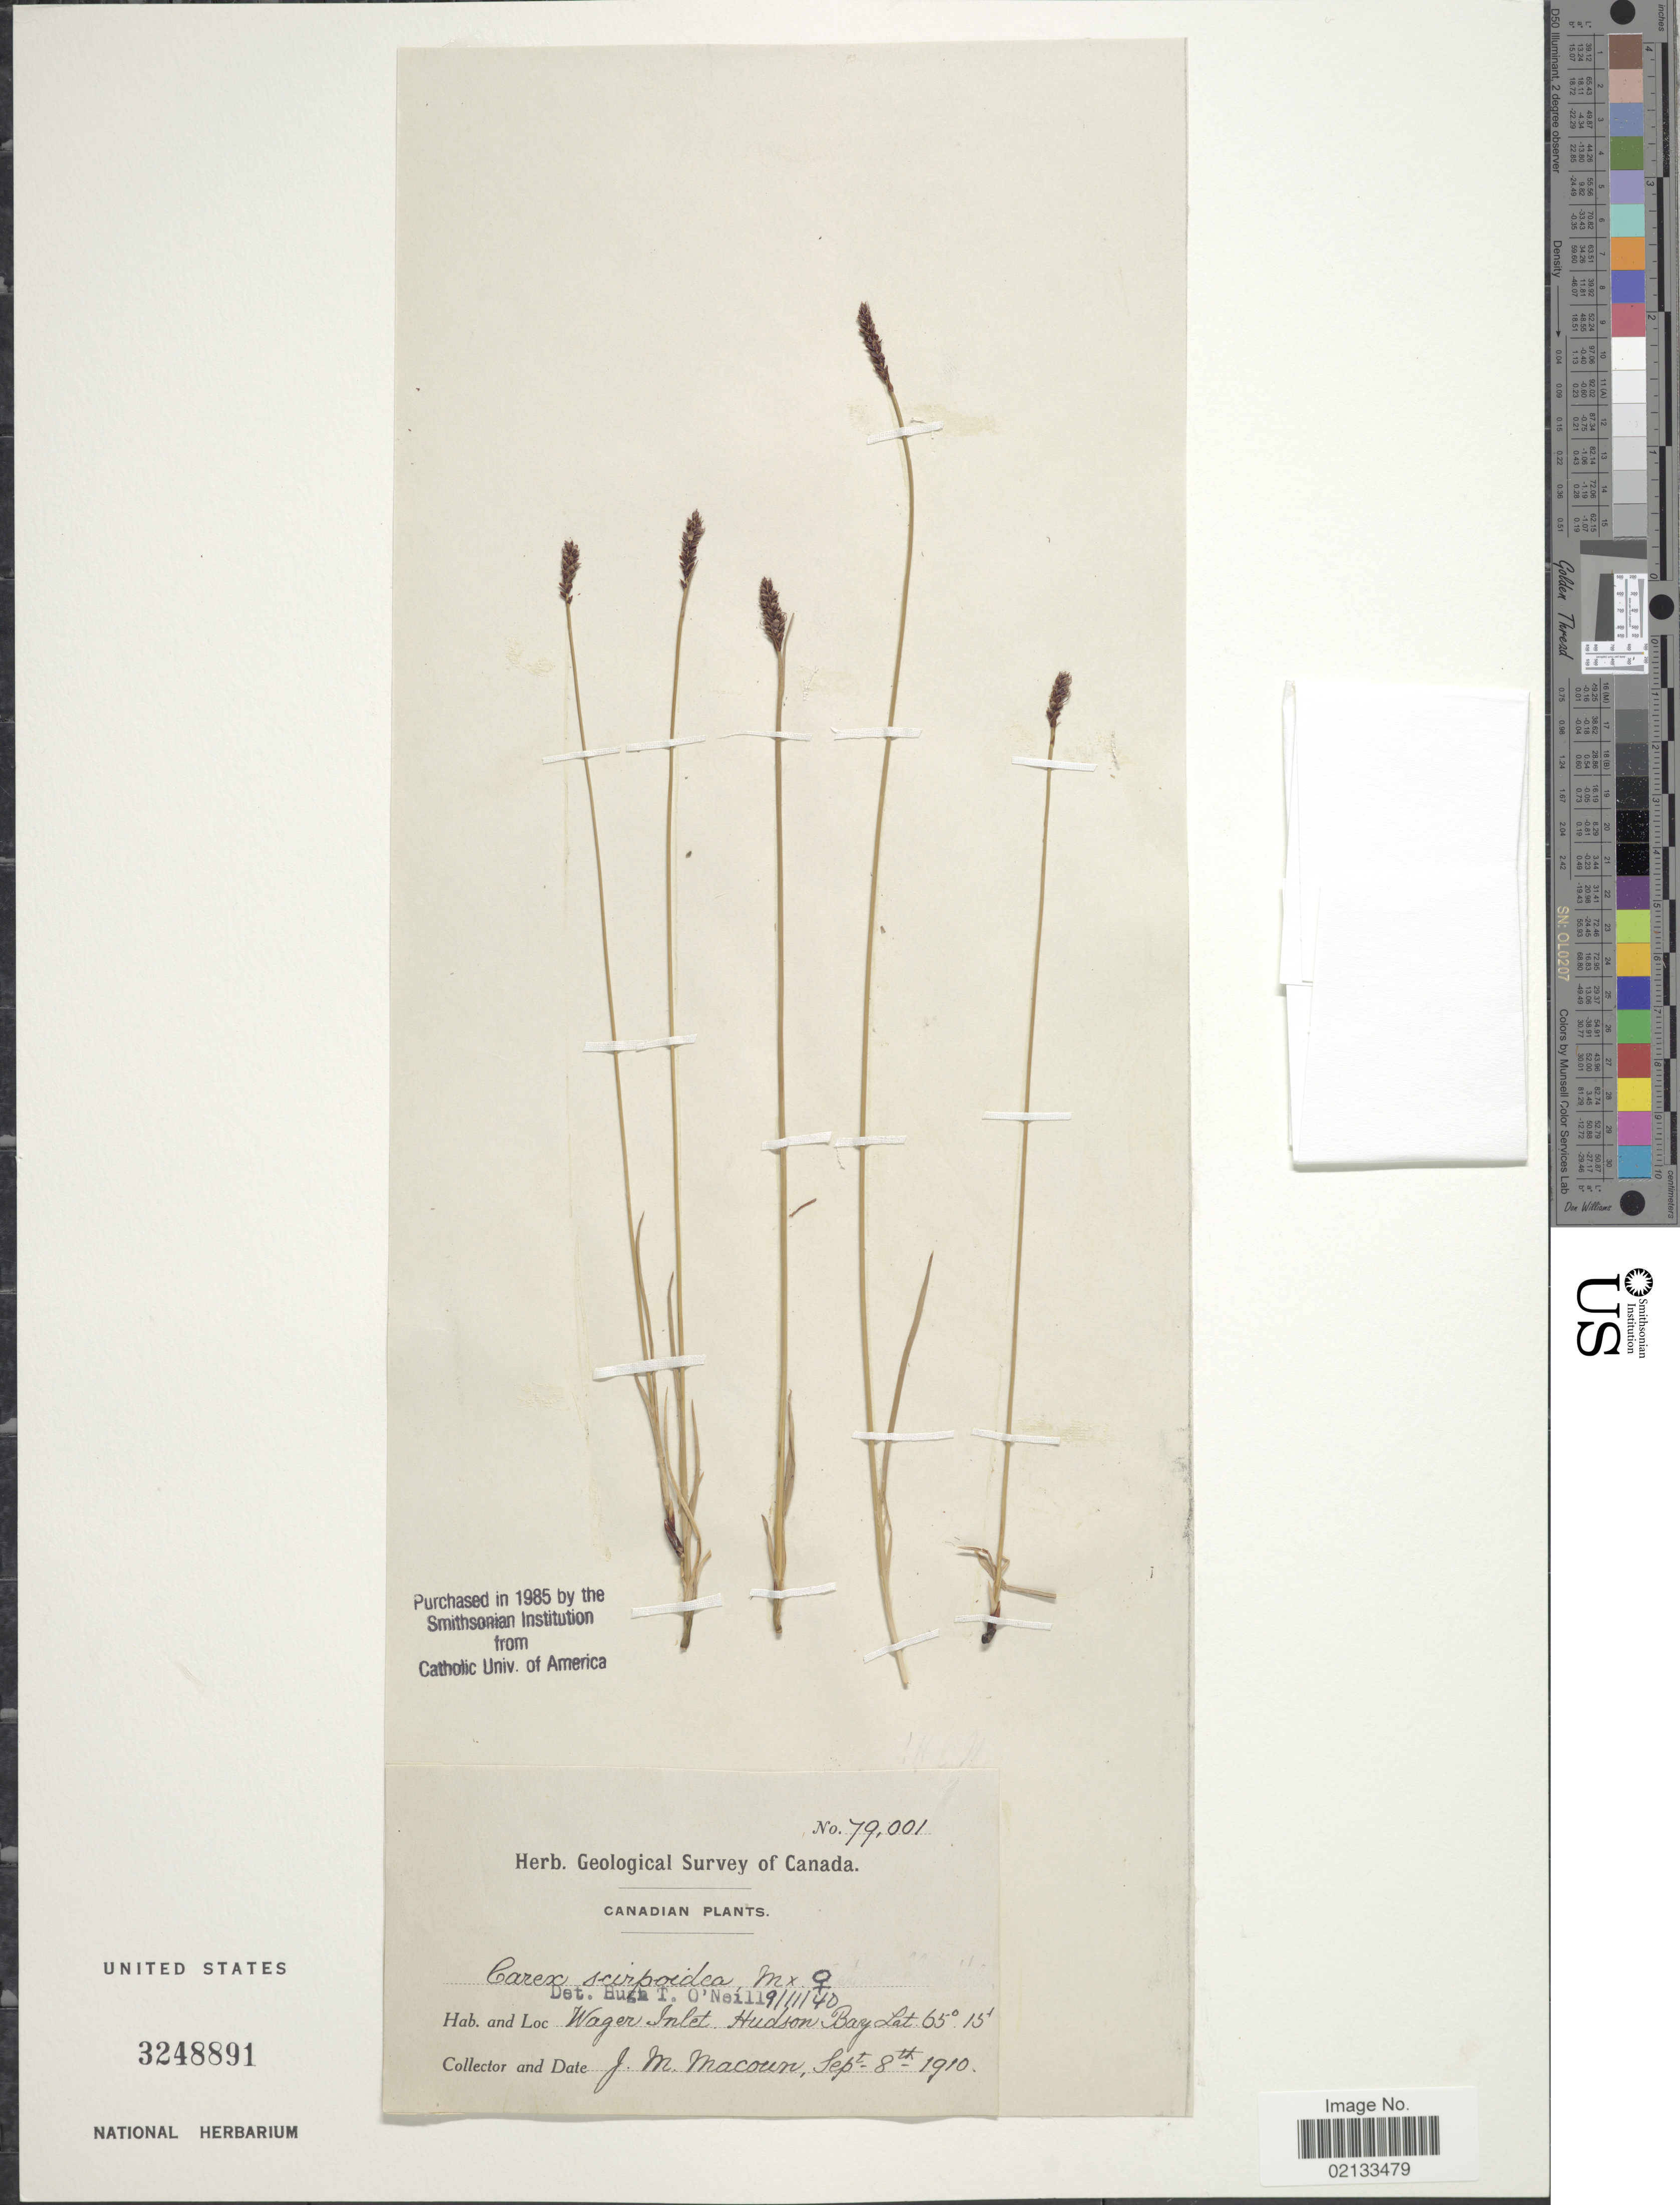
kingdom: Plantae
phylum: Tracheophyta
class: Liliopsida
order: Poales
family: Cyperaceae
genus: Carex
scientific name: Carex scirpoidea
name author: Michx.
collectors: J. M. Macoun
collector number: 79001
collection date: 1910-09-08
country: Canada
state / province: Nunavut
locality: Wager Inlet Hudson Bay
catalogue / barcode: US 3248891